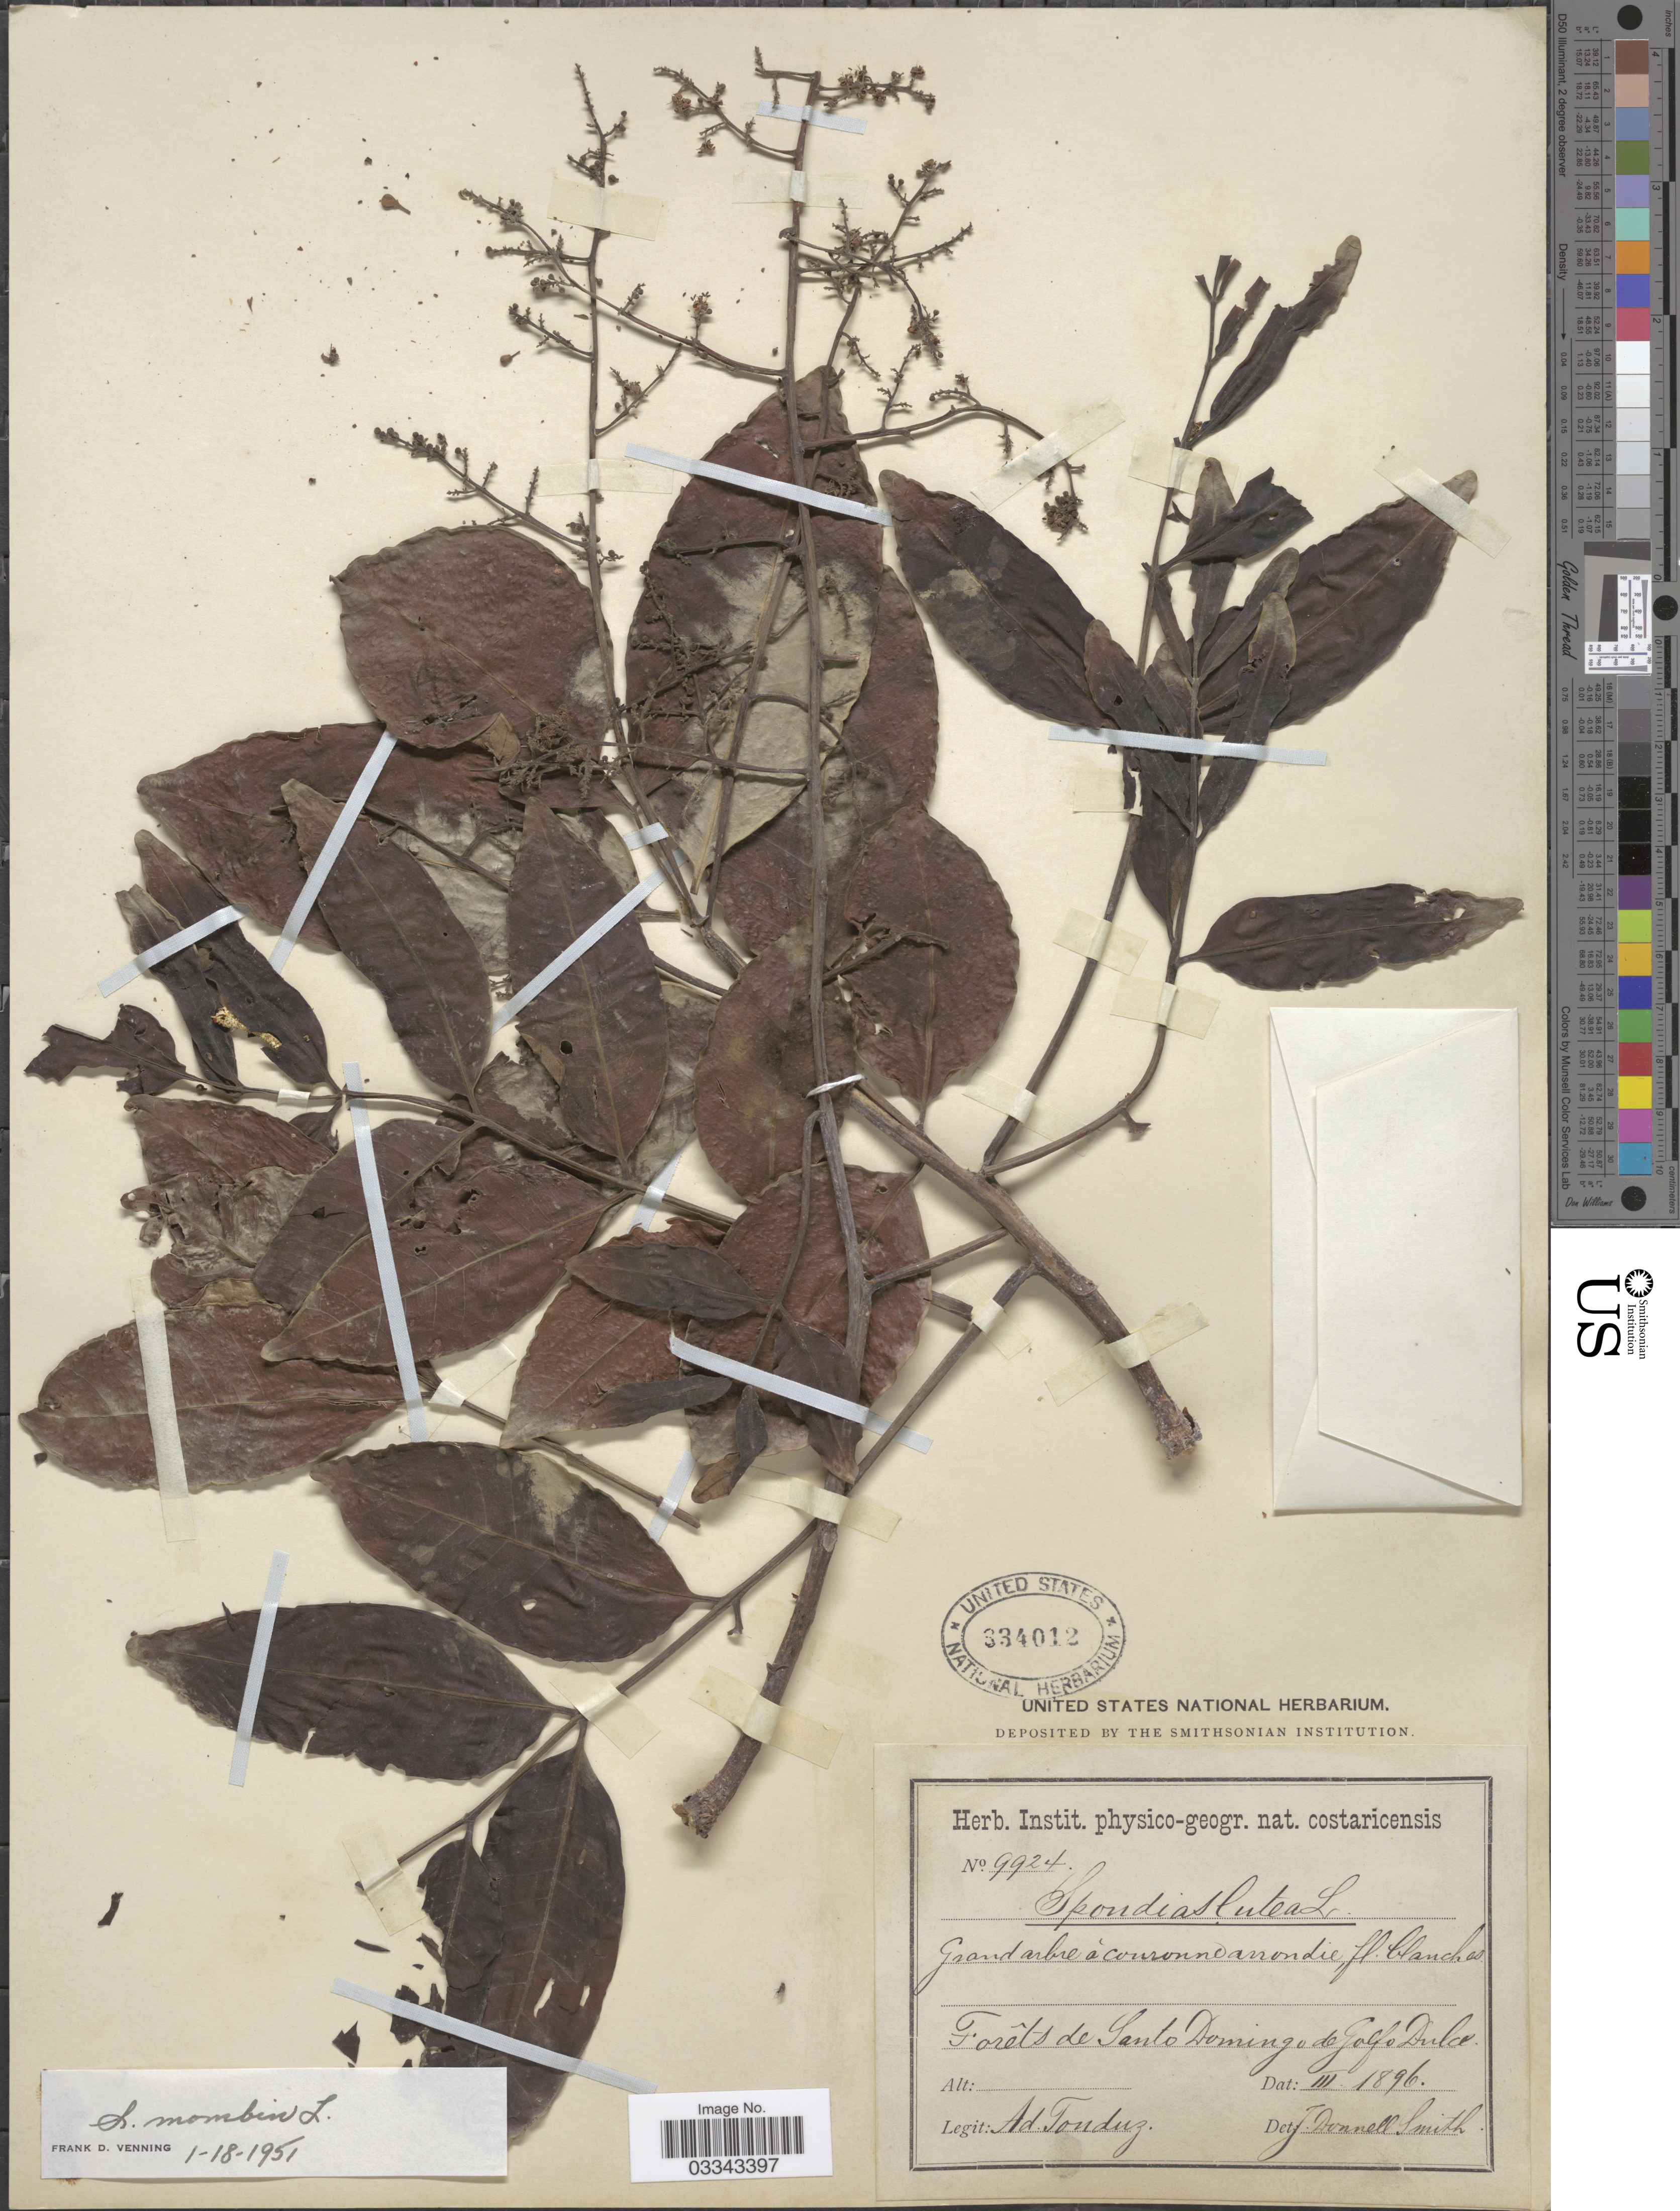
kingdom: Plantae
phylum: Tracheophyta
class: Magnoliopsida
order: Sapindales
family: Anacardiaceae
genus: Spondias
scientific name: Spondias mombin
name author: L.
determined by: Mitchell, John D.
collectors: A. Tonduz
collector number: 9924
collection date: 1896-03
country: Costa Rica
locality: Forêts de Santo Domingo de Golfo Dulce.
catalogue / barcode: US 334012